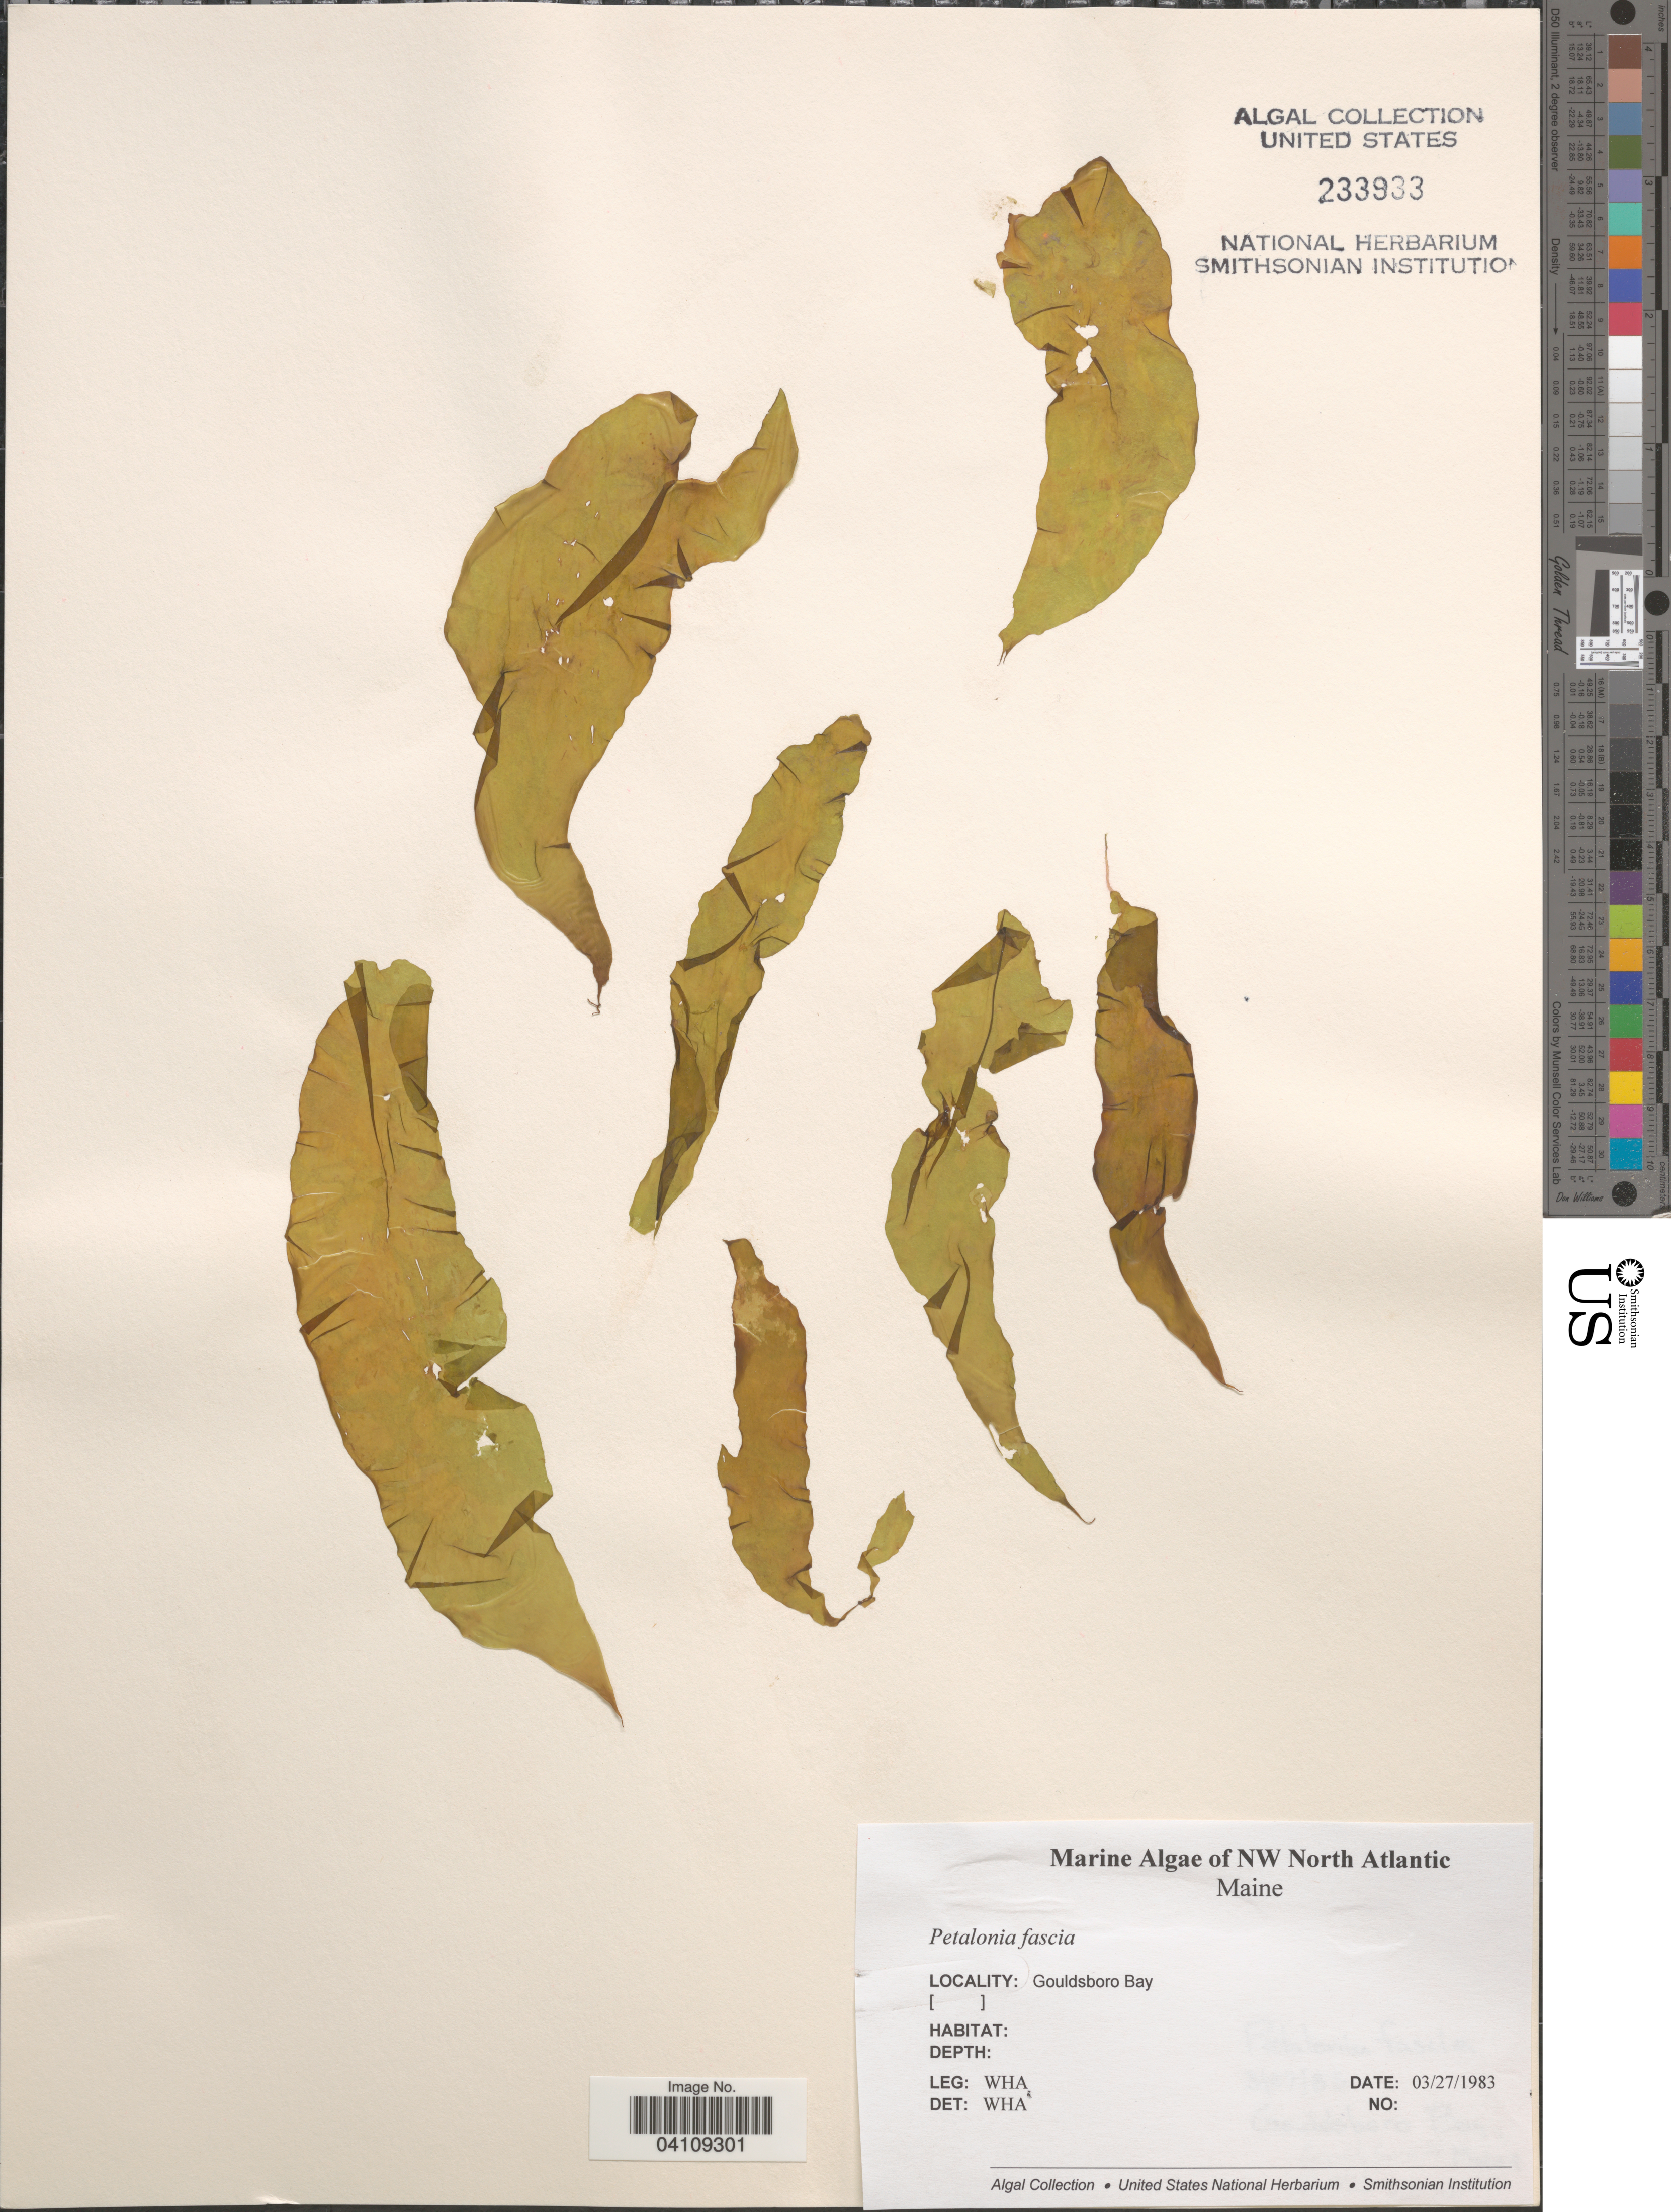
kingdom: Chromista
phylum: Ochrophyta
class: Phaeophyceae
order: Scytosiphonales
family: Scytosiphonaceae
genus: Petalonia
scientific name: Petalonia fascia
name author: (O.F. Müller) Kuntze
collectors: W. H. Adey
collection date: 1983-03-27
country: United States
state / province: Maine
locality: NW North Atlantic. Gouldsboro Bay.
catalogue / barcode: US 233933